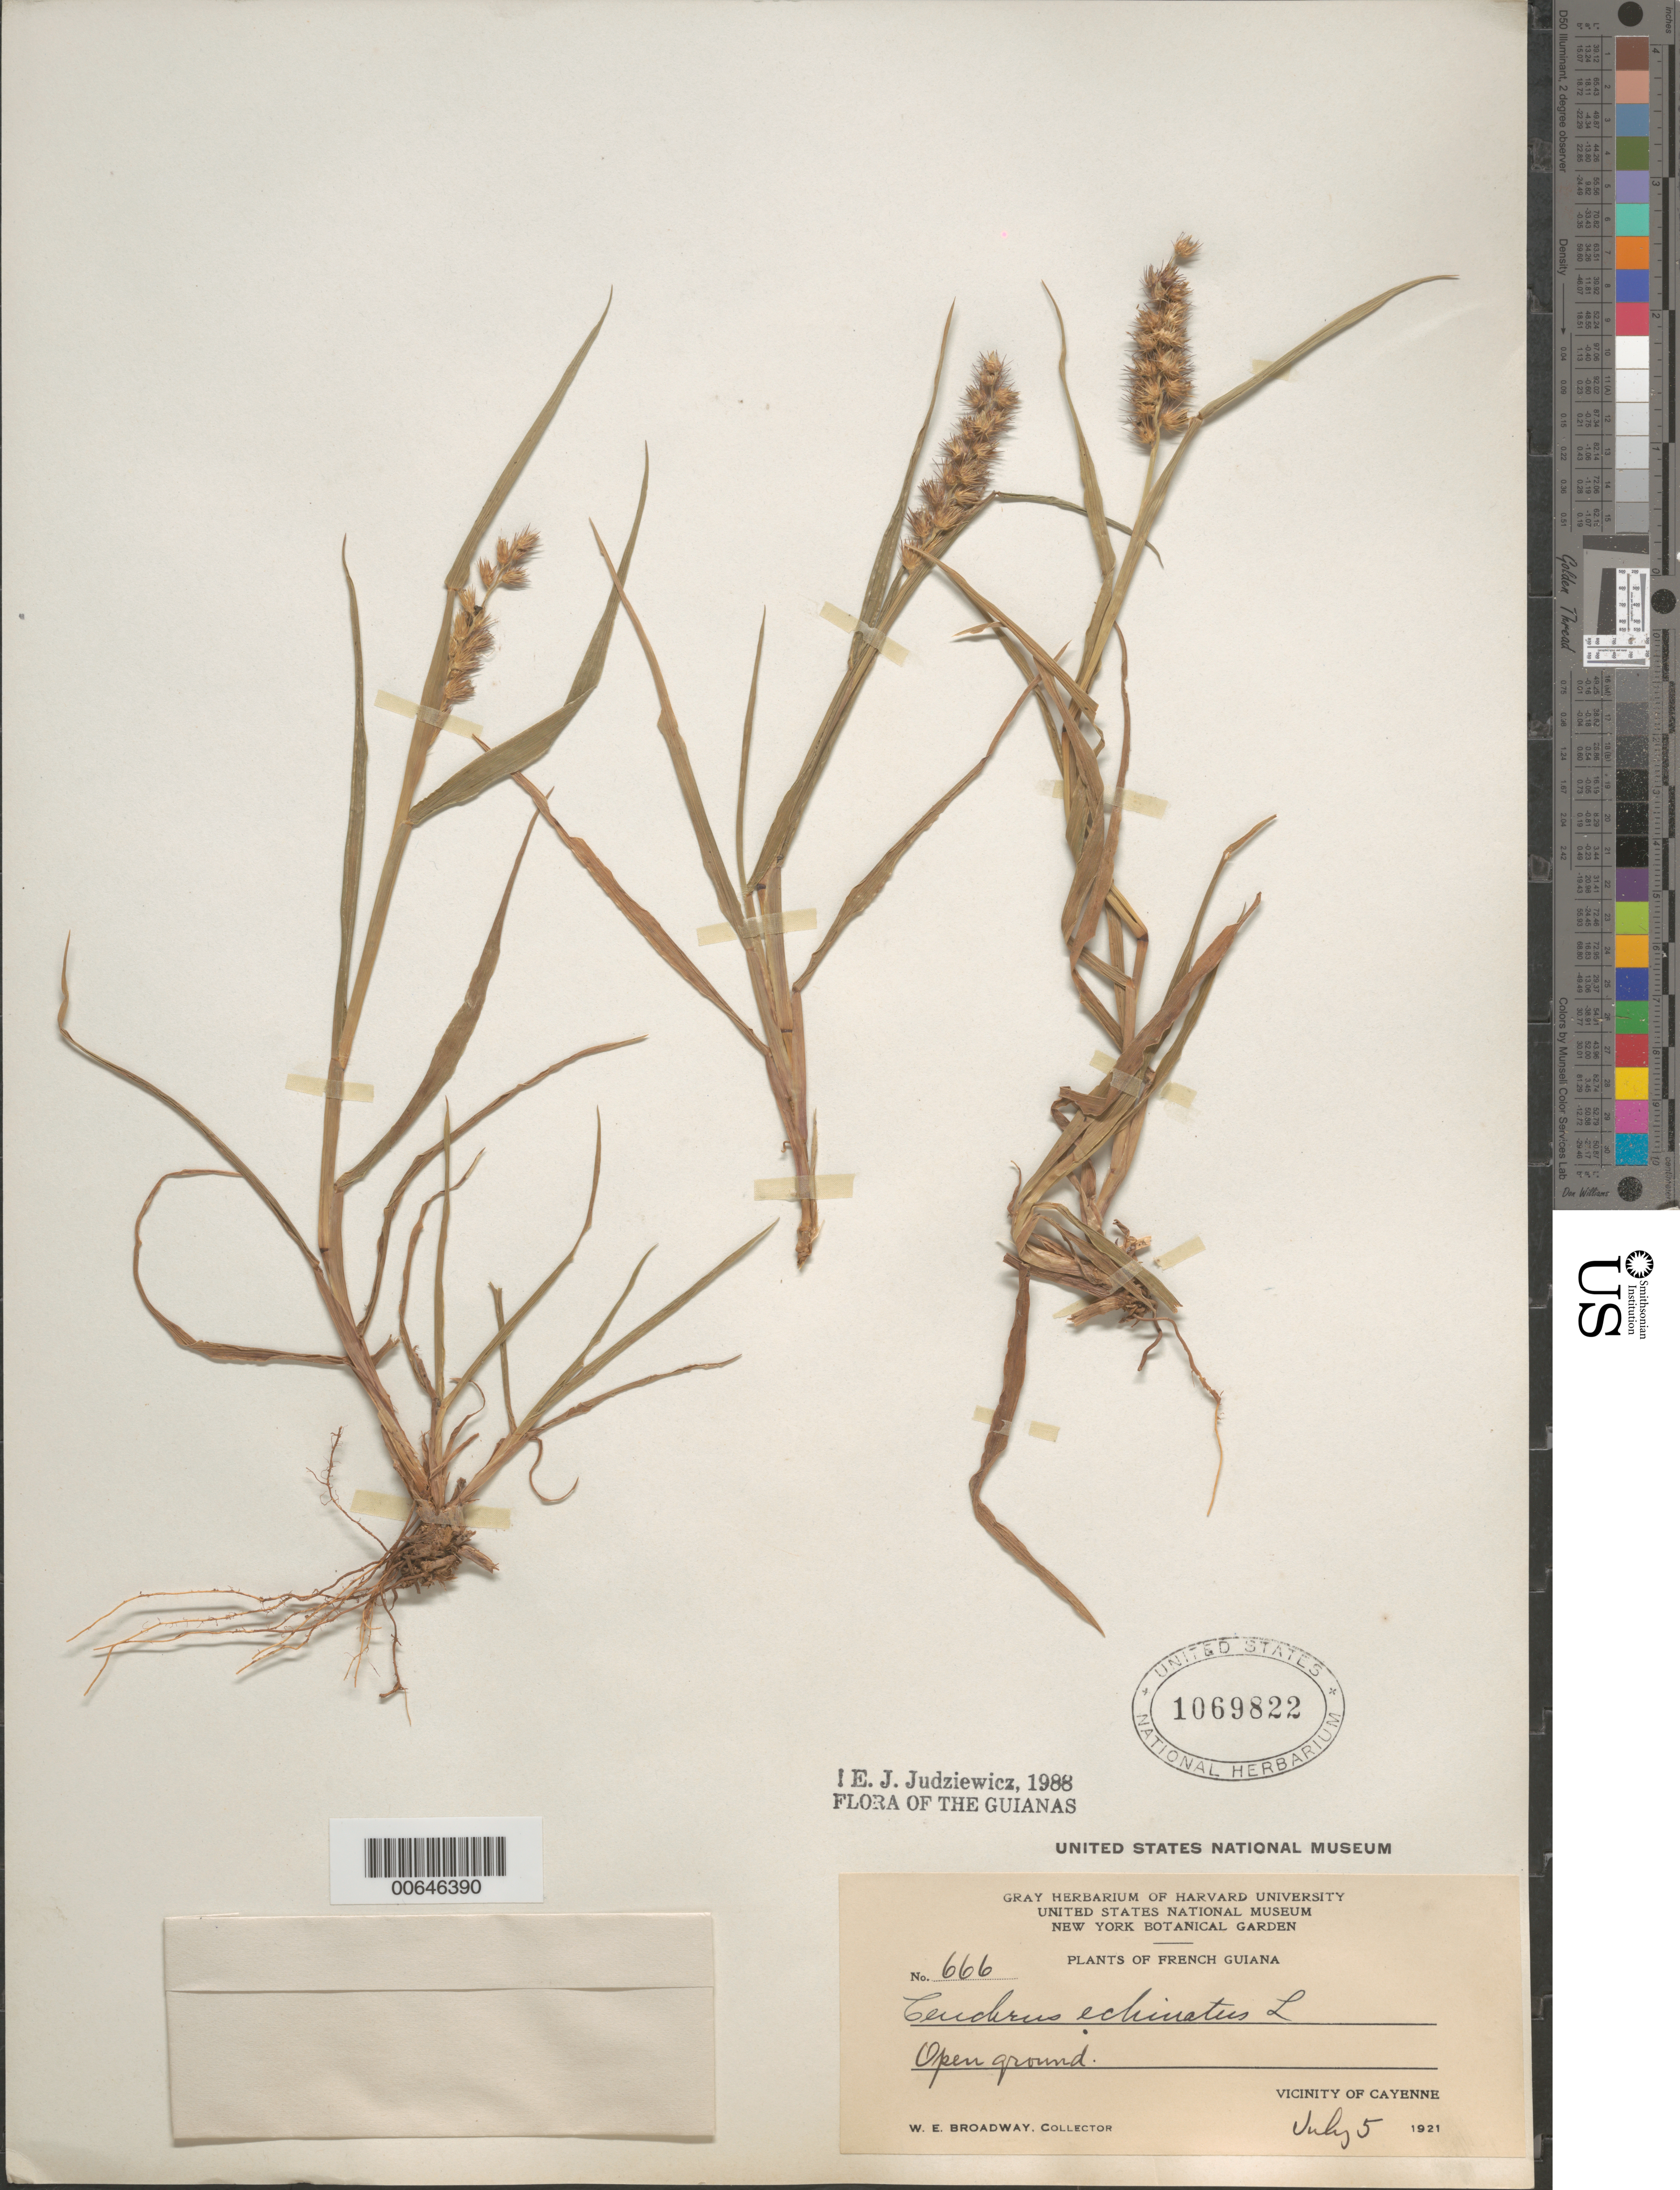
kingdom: Plantae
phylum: Tracheophyta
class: Liliopsida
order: Poales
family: Poaceae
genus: Cenchrus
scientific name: Cenchrus echinatus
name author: L.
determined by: Judziewicz, E. J.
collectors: W. E. Broadway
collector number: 666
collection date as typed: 5-Jul-21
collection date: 1921-07-05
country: French Guiana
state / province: Cayenne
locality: Cayenne, vic.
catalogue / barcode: US 1069822